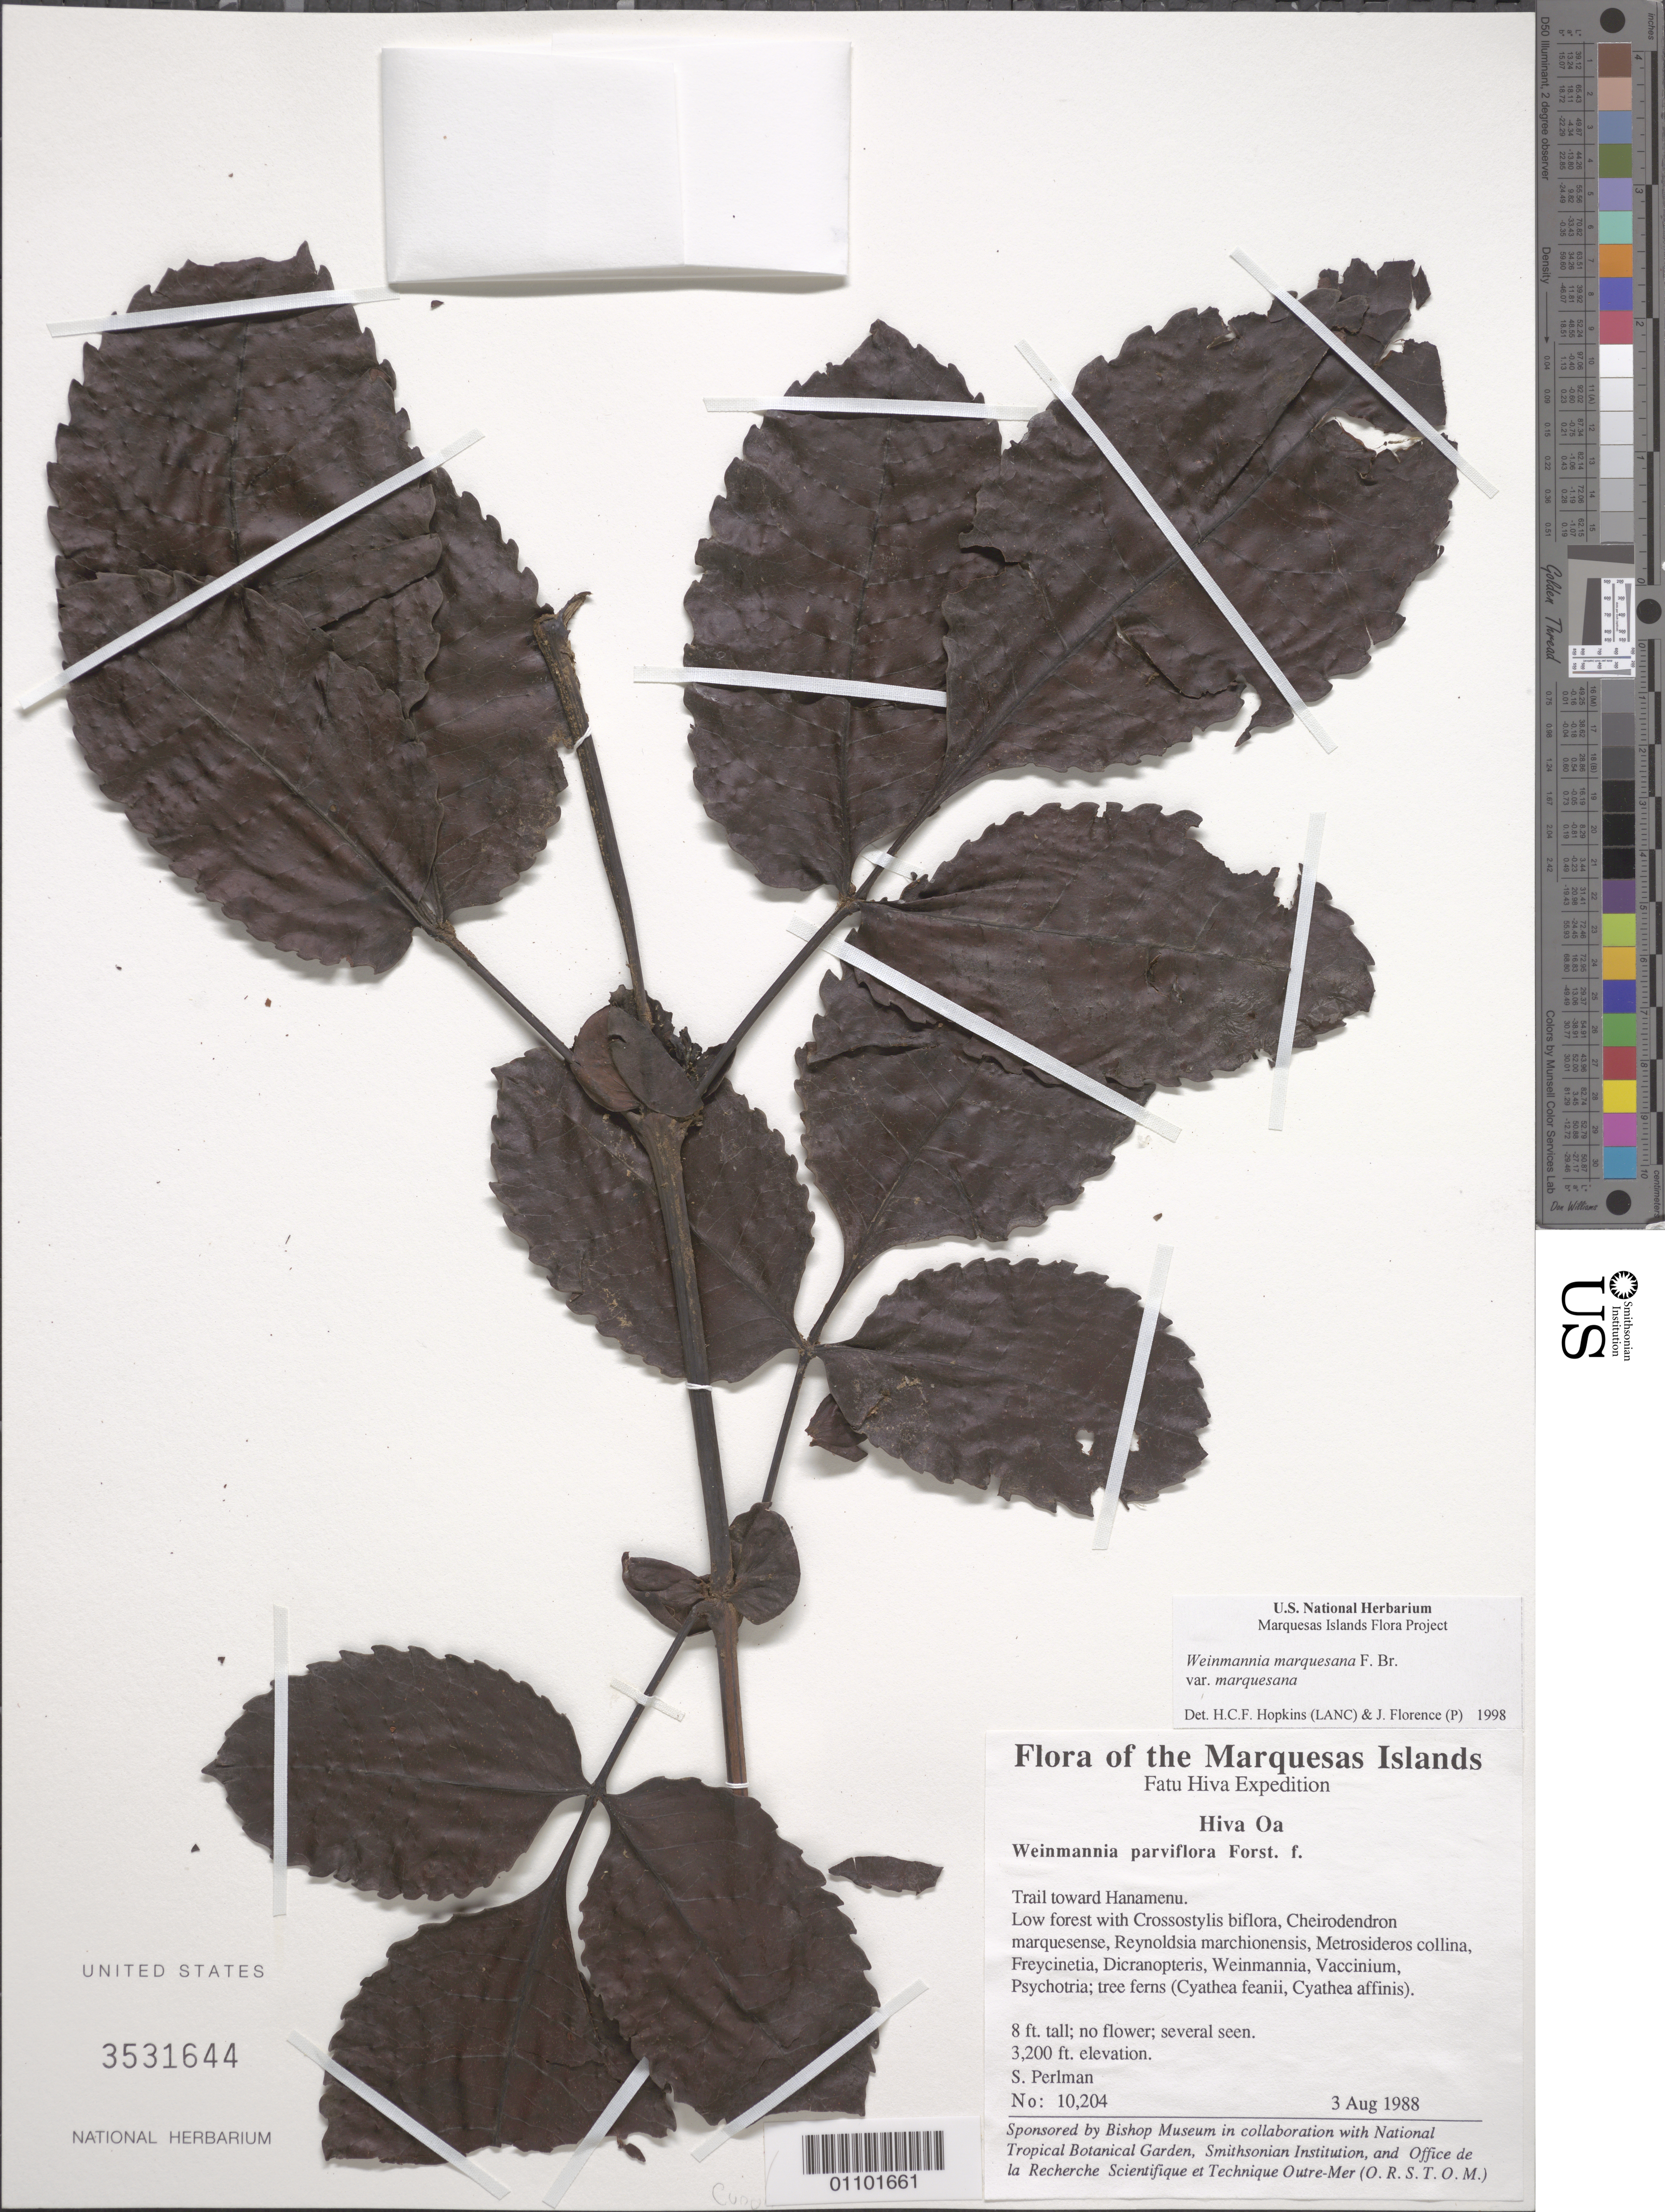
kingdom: Plantae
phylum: Tracheophyta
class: Magnoliopsida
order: Oxalidales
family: Cunoniaceae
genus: Pterophylla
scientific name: Pterophylla marquesana var. marquesana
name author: (F. Br.) Pillon & H.C. Hopkins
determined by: Wagner, W. L., (BOT), Smithsonian Institution - National Museum of Natural History (UNITED STATES)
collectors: S. P. Perlman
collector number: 10204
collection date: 1988-08-03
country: French Polynesia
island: Hiva Oa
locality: Trail toward Hanamenu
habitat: Low forest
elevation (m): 975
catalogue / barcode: US 3531644